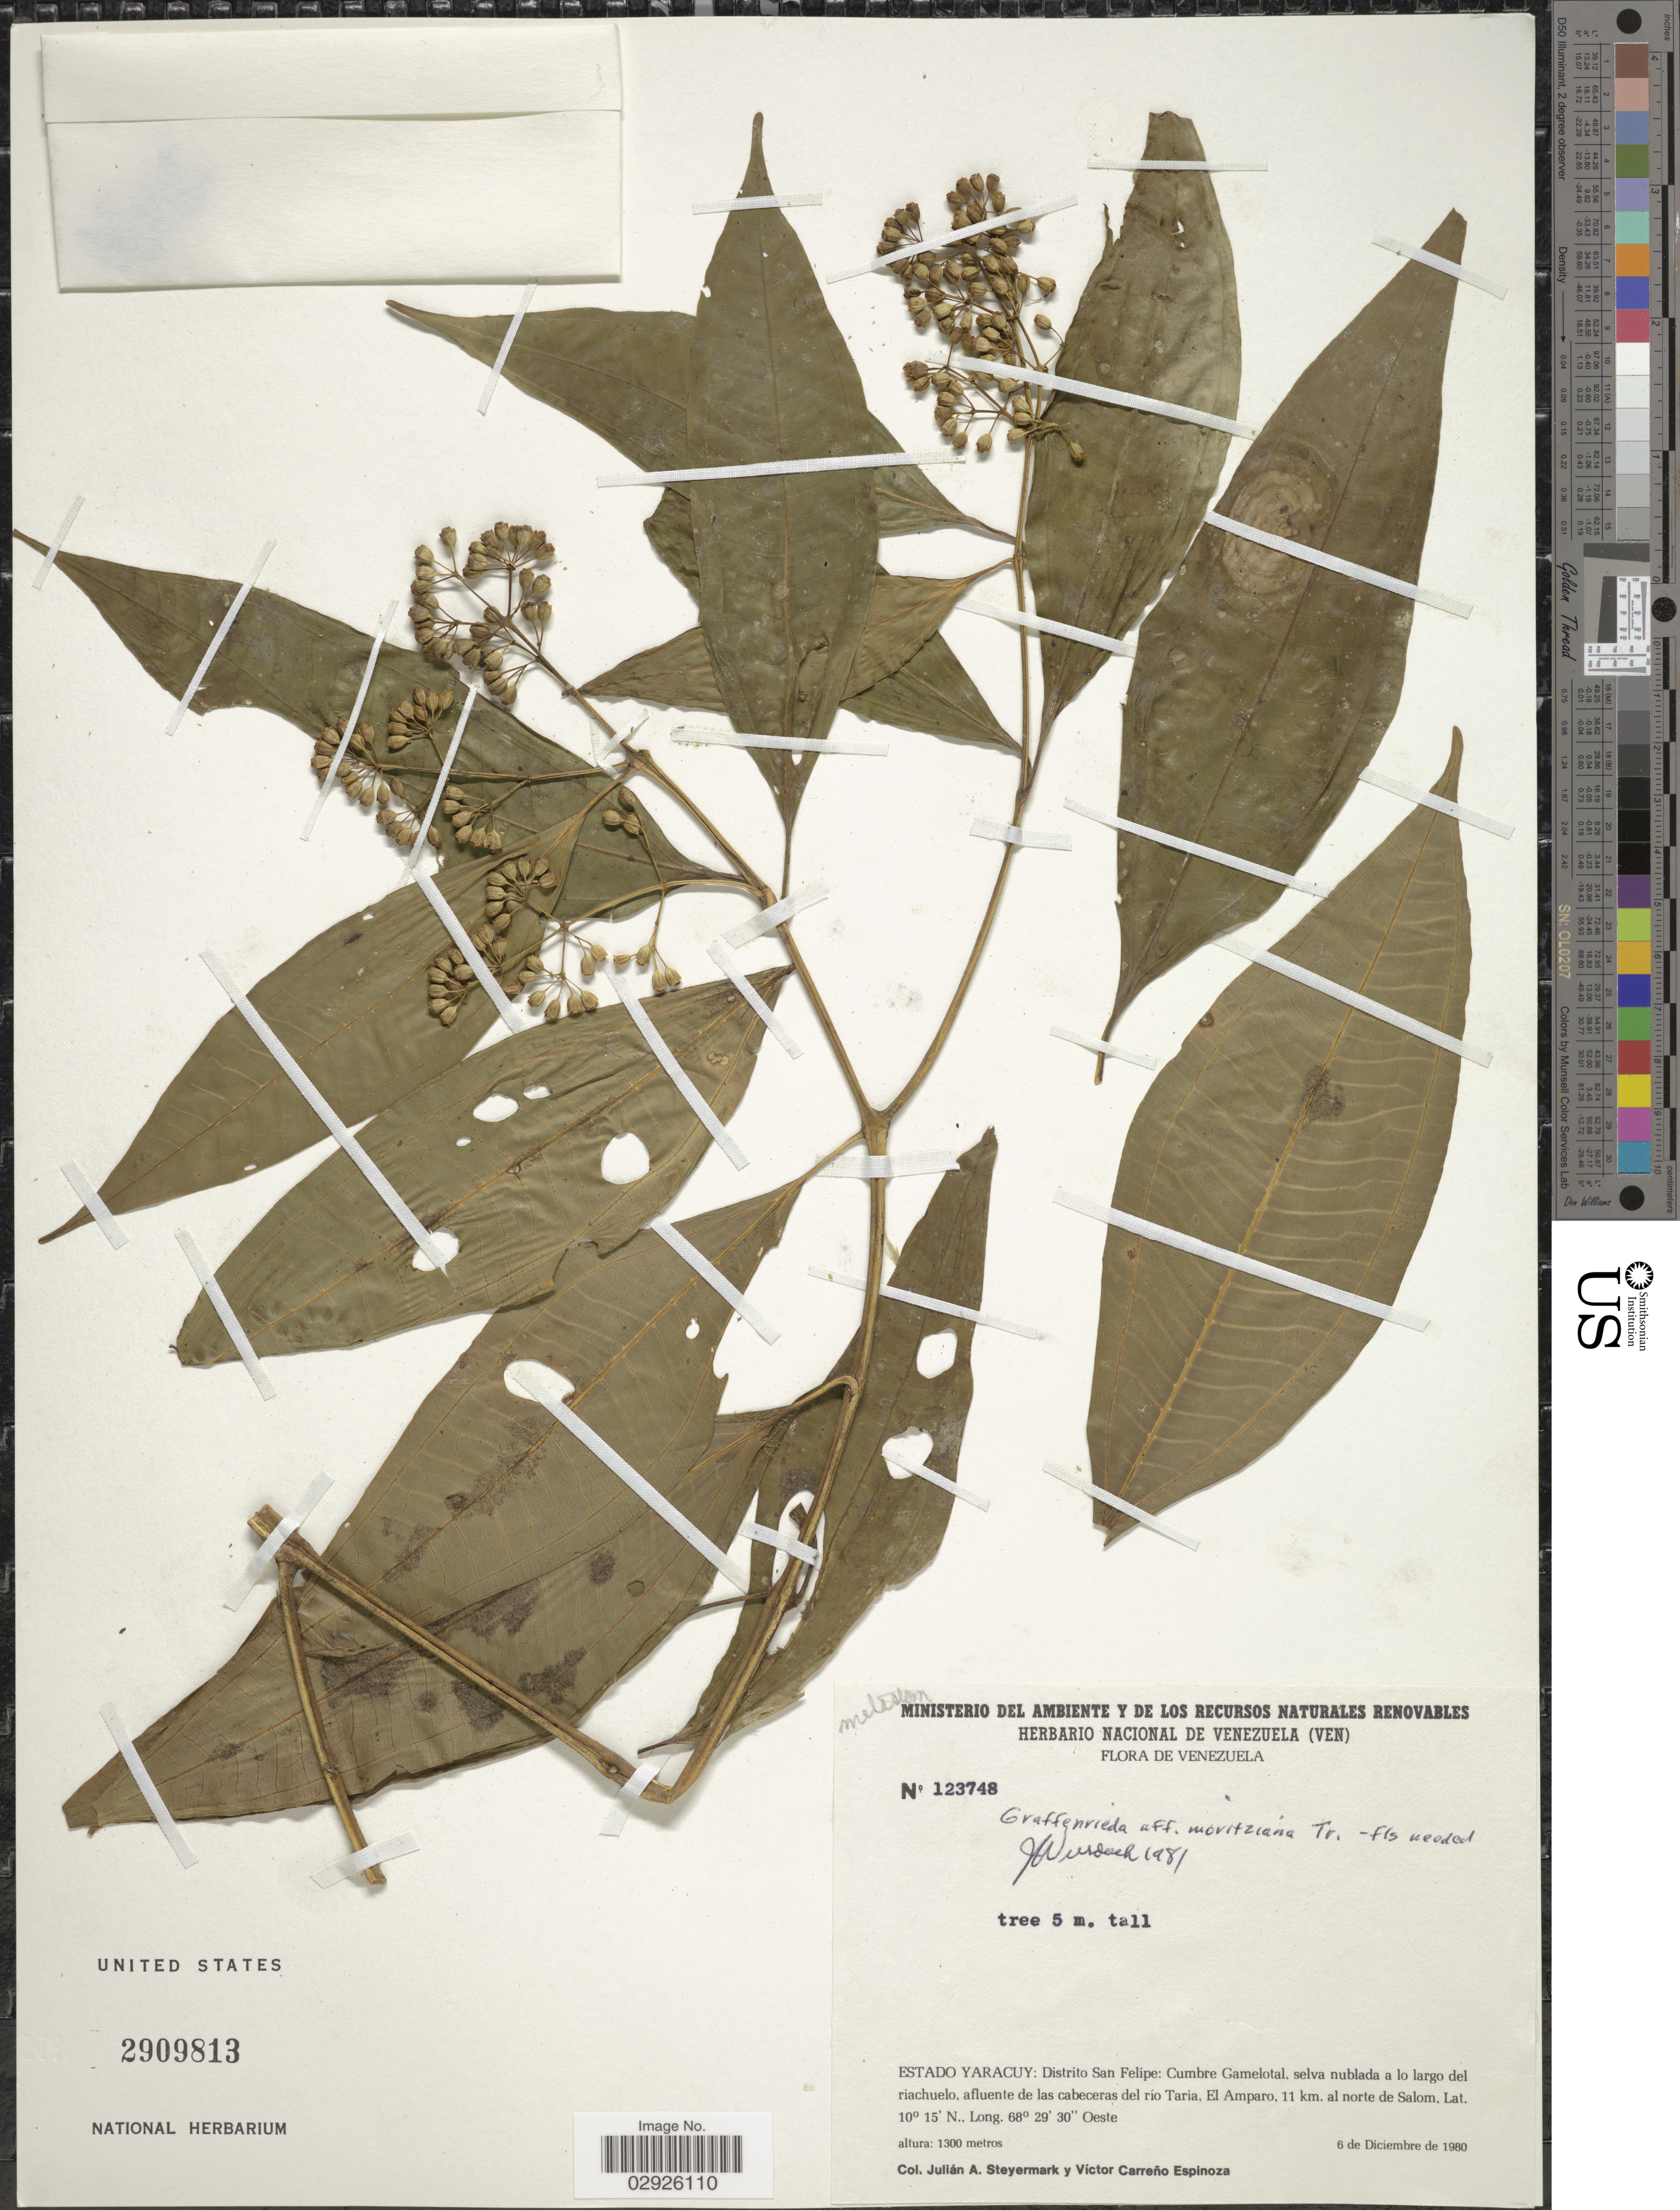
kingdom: Plantae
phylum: Tracheophyta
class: Magnoliopsida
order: Myrtales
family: Melastomataceae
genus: Graffenrieda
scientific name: Graffenrieda sp.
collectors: J. Steyermark & V. Carreño E.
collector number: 123748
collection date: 1980-12-06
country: Venezuela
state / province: Yaracuy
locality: Distrito San Felipe: Cumbre Gamelotal, selva nublada a lo largo del riachuelo, afluente de las cabeceras del río Taria, El Amparo, 11 km. al norte de Salom.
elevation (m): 1300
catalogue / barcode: US 2909813